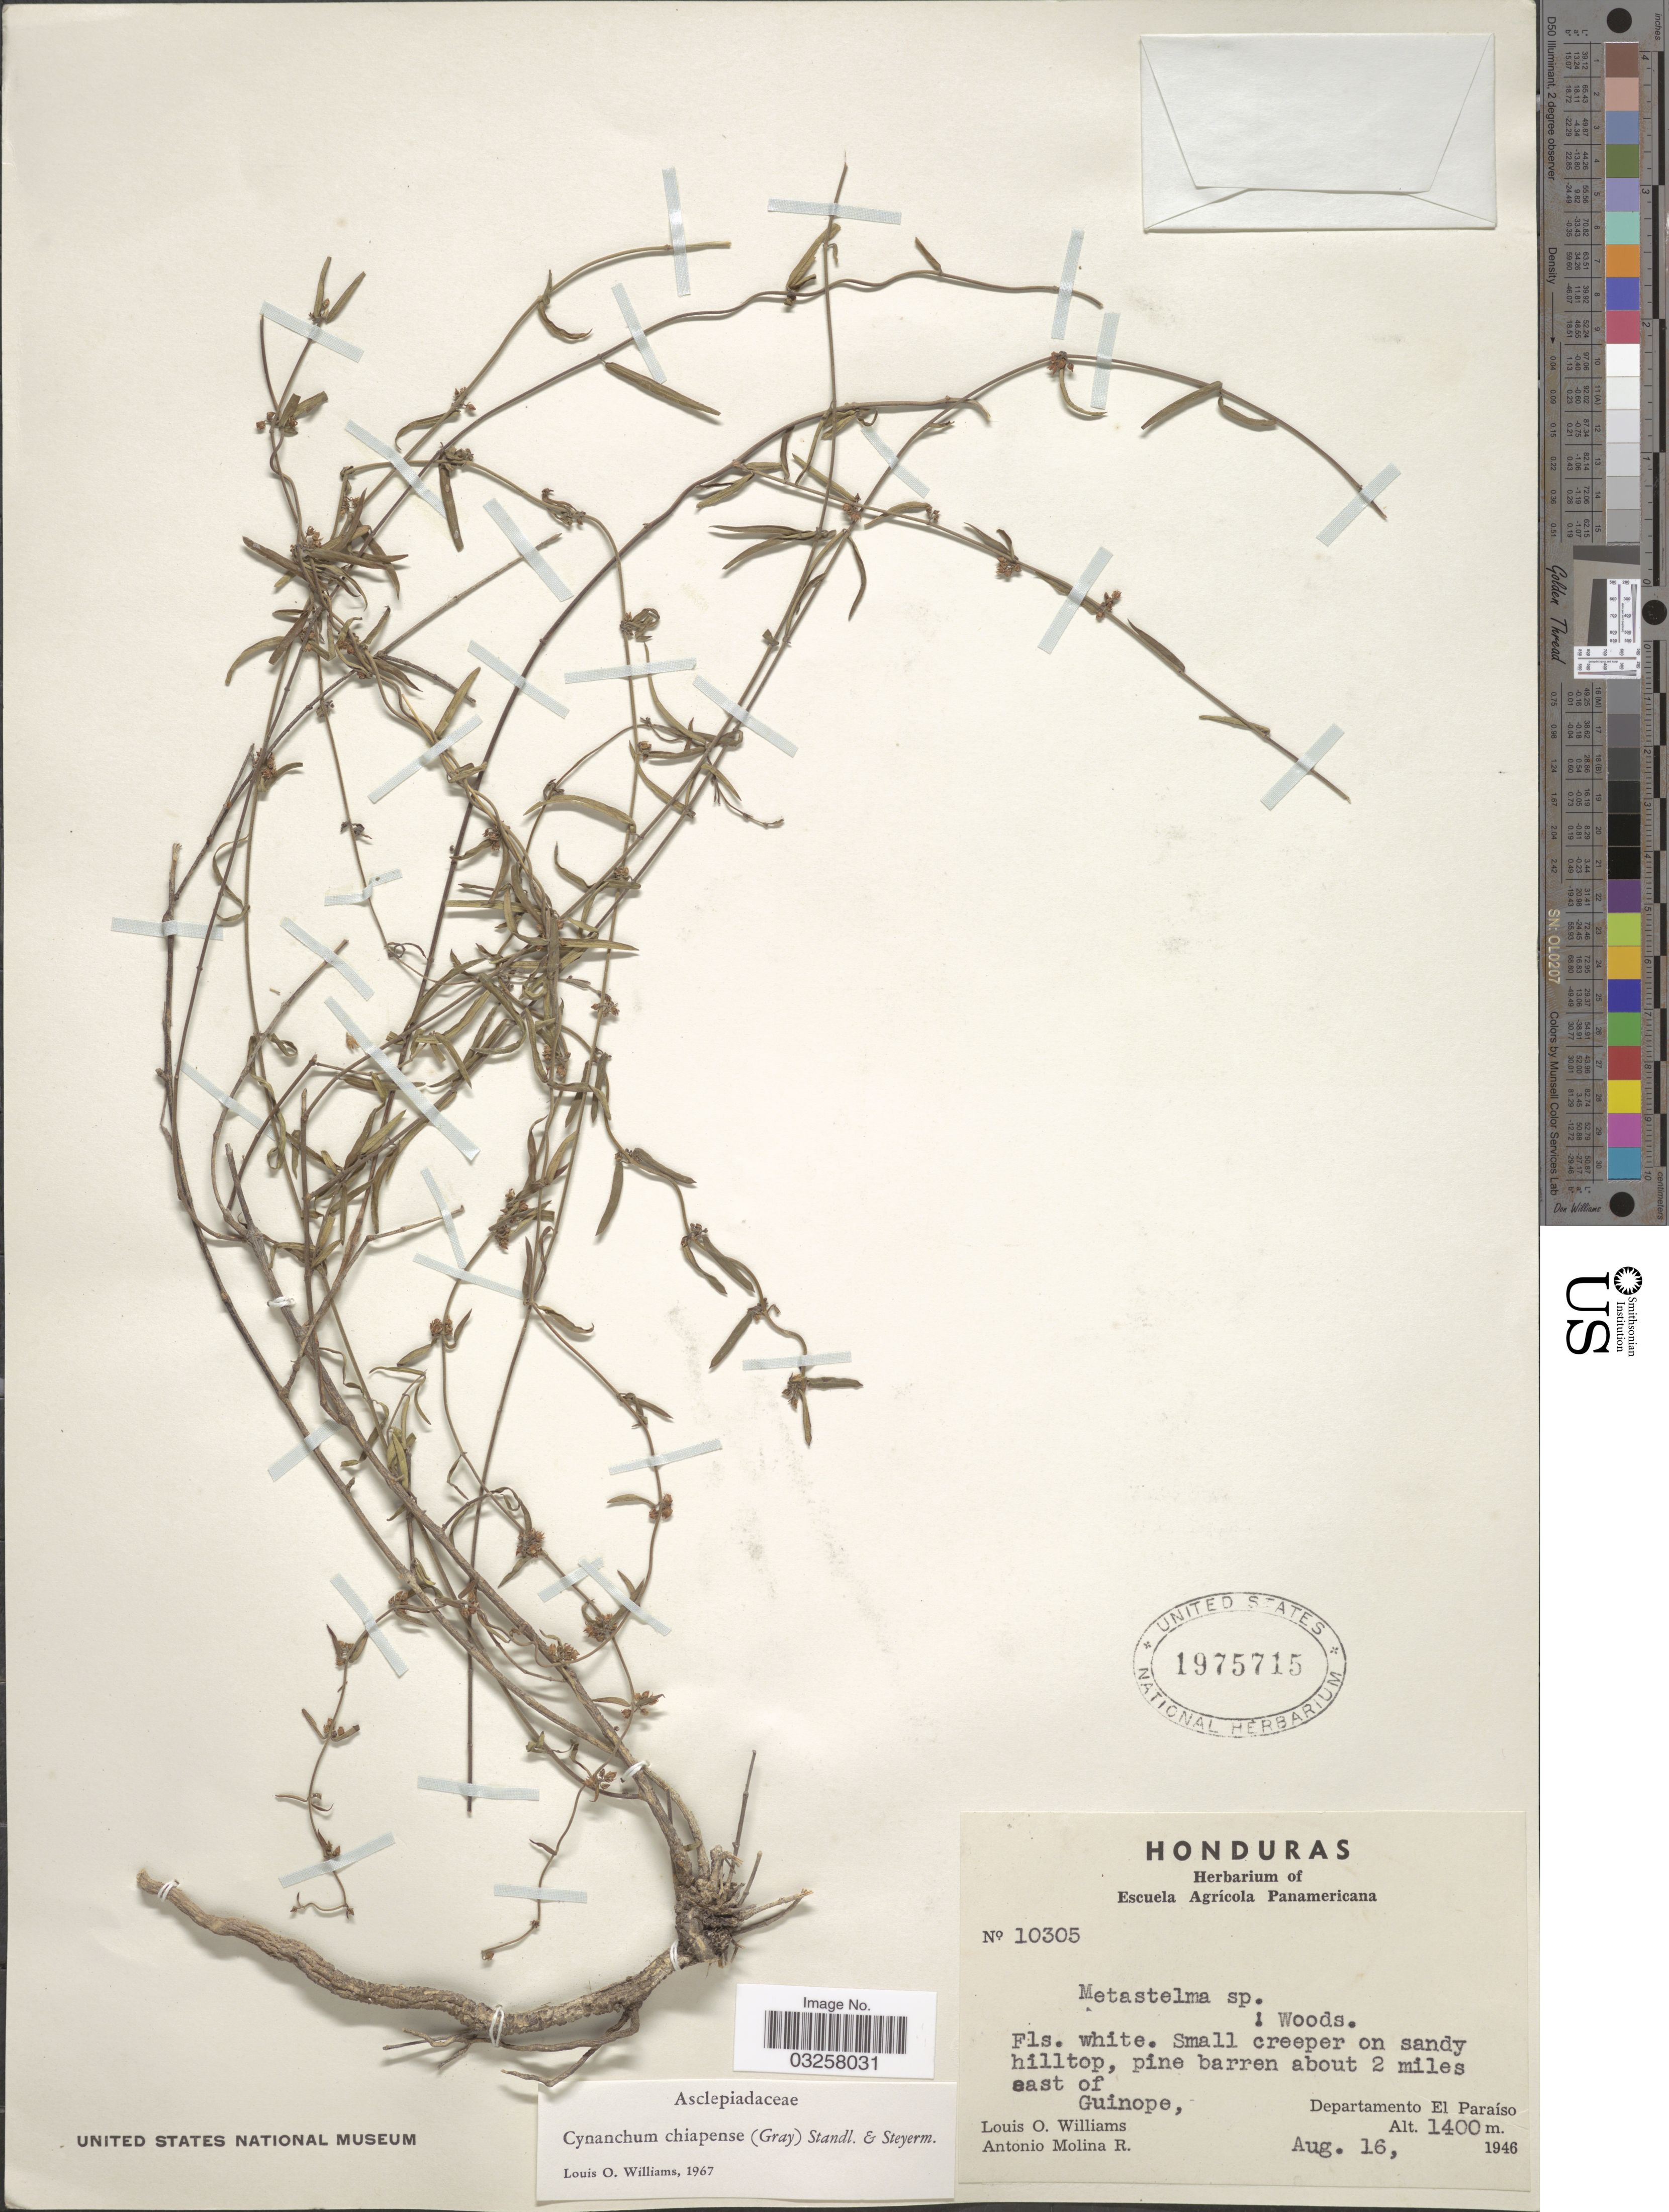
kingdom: Plantae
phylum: Tracheophyta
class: Magnoliopsida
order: Gentianales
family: Apocynaceae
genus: Metastelma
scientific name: Metastelma arizonicum subsp. chiapense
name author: (A. Gray) Liede & Meve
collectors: L. O. Williams & A. Molina R.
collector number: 10305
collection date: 1946-08-16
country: Honduras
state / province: El Paraíso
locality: Pine barren about 2 miles east of Guinope, Departamento El Paraíso.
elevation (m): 1400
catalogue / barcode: US 1975715